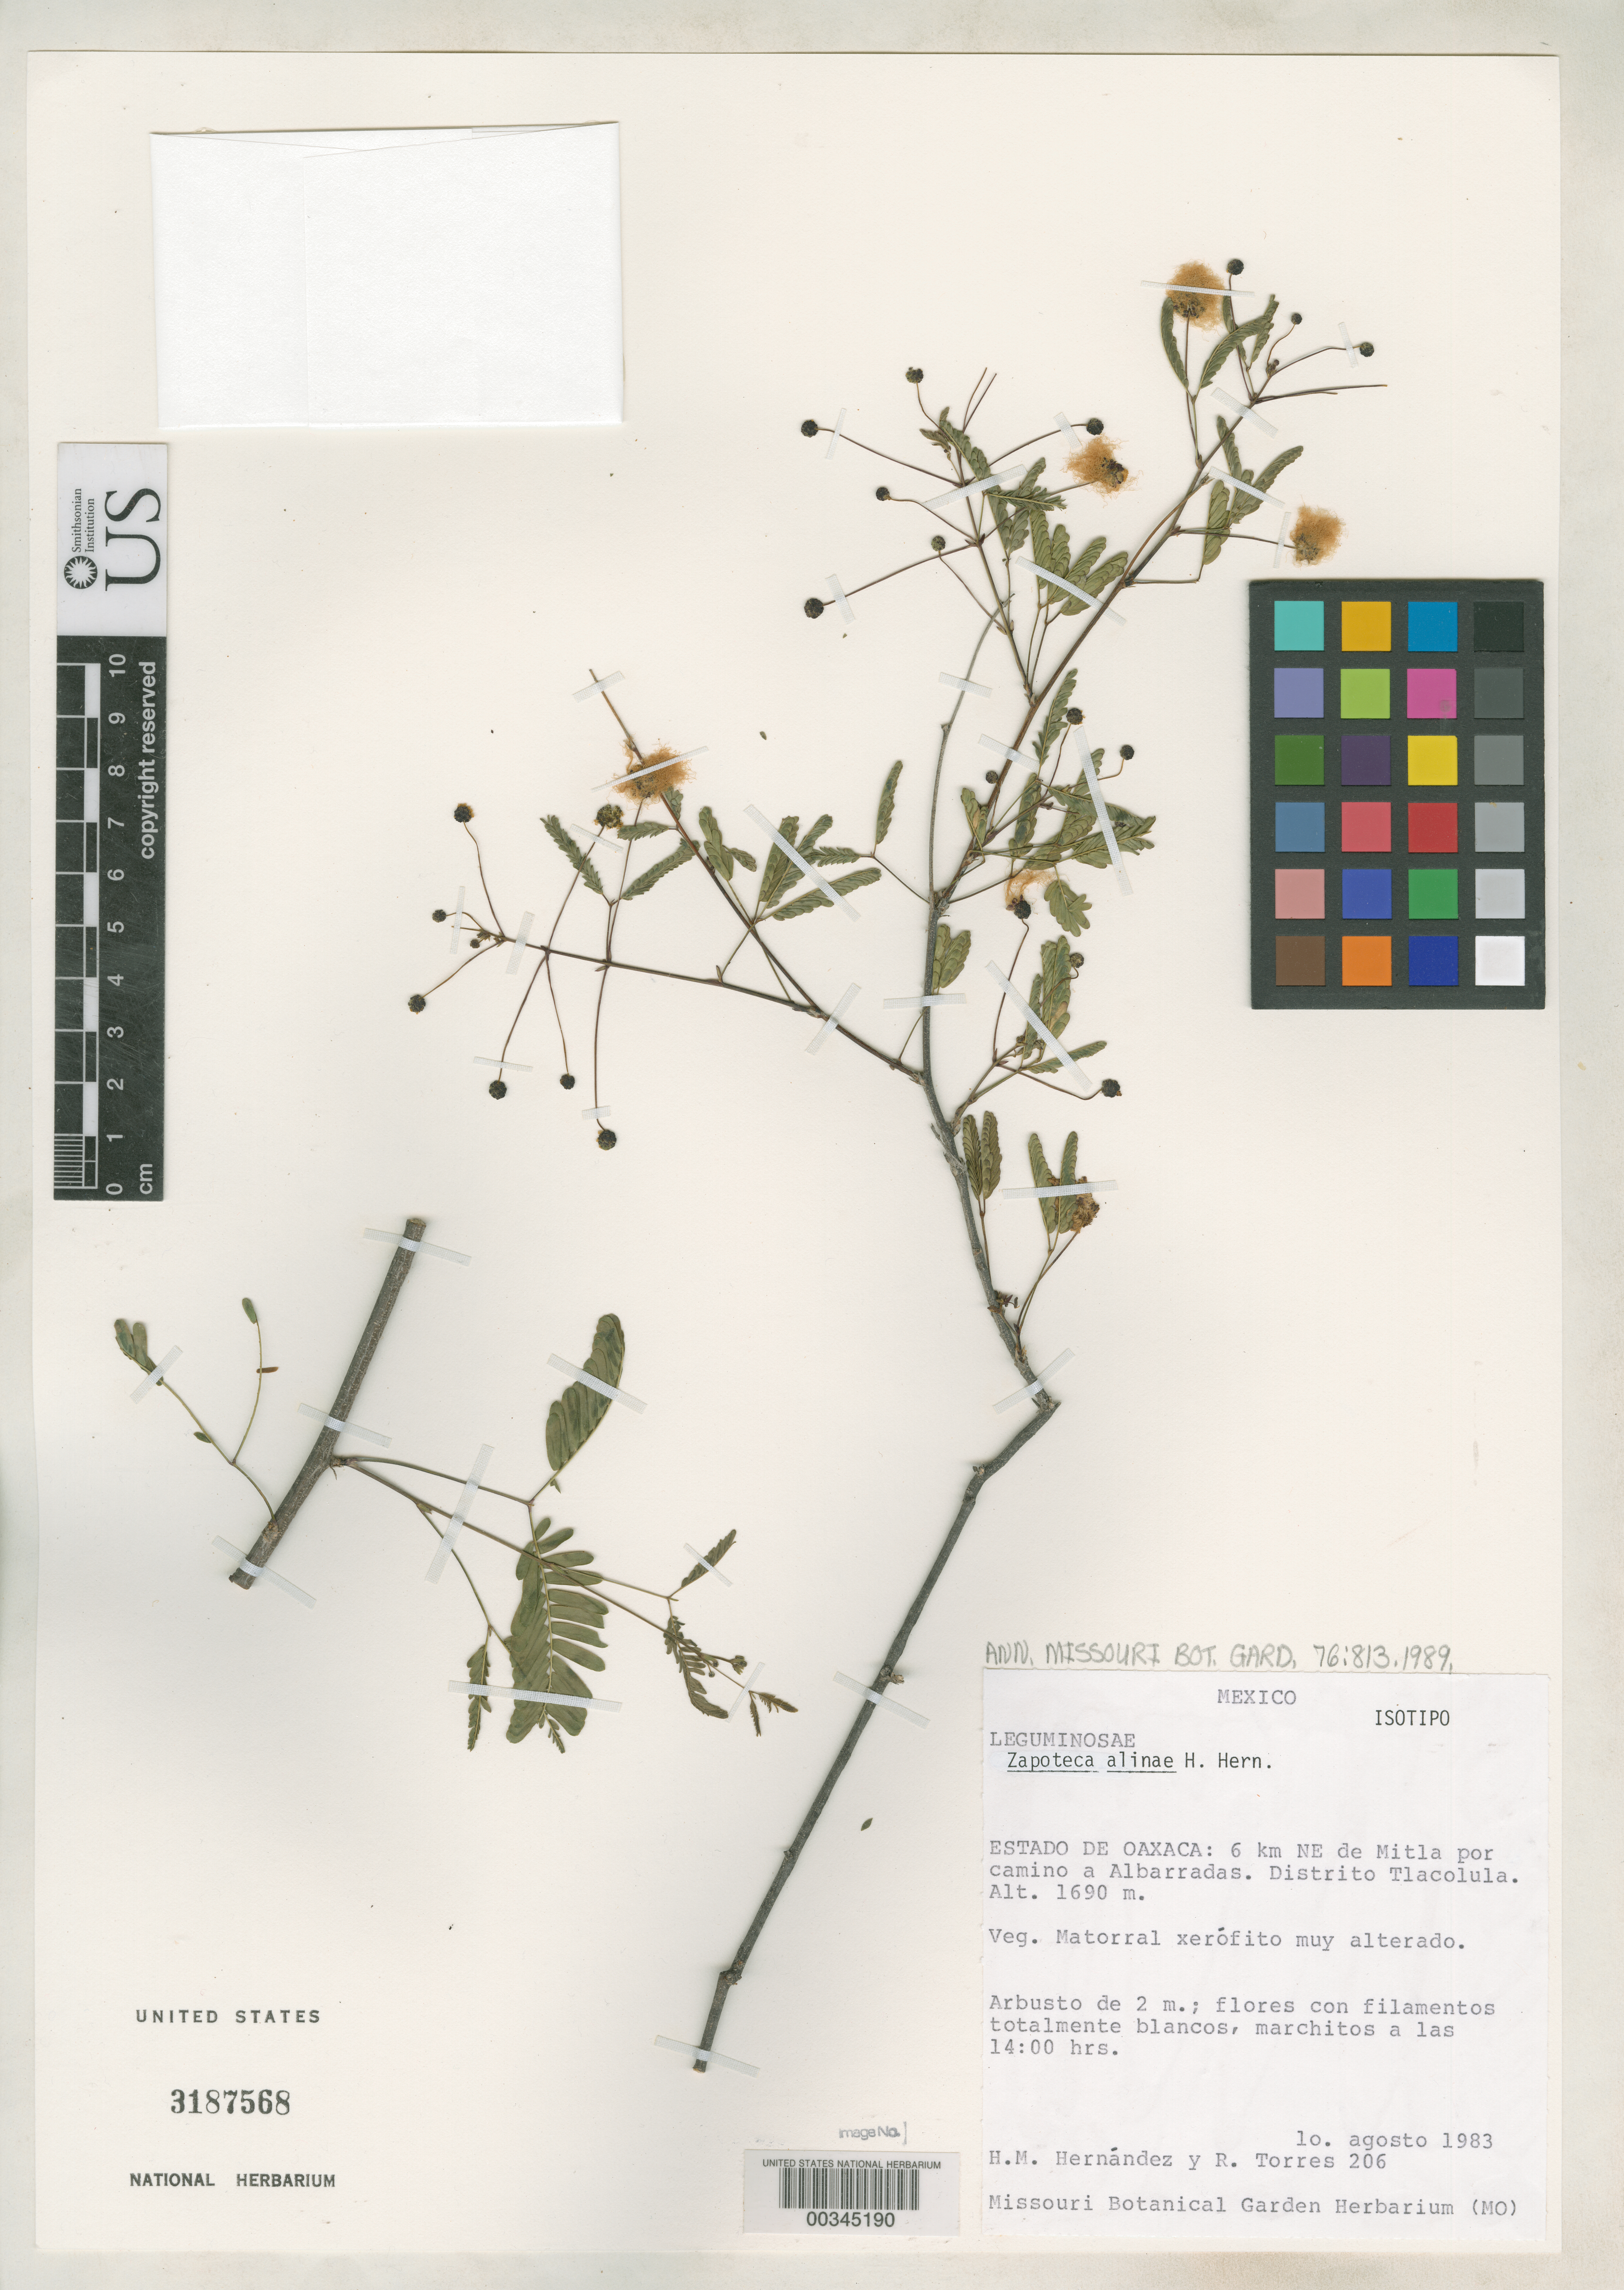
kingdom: Plantae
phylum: Tracheophyta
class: Magnoliopsida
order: Fabales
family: Fabaceae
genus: Zapoteca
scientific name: Zapoteca alinae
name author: H.M. Hern.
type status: Isotype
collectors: H. M. Hernandez & R. Torres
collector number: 206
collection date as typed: Aug 1983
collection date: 1983-08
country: Mexico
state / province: Oaxaca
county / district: Tlacolula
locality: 6 km NE of Mitla by road to Albarradas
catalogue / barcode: US 3187568